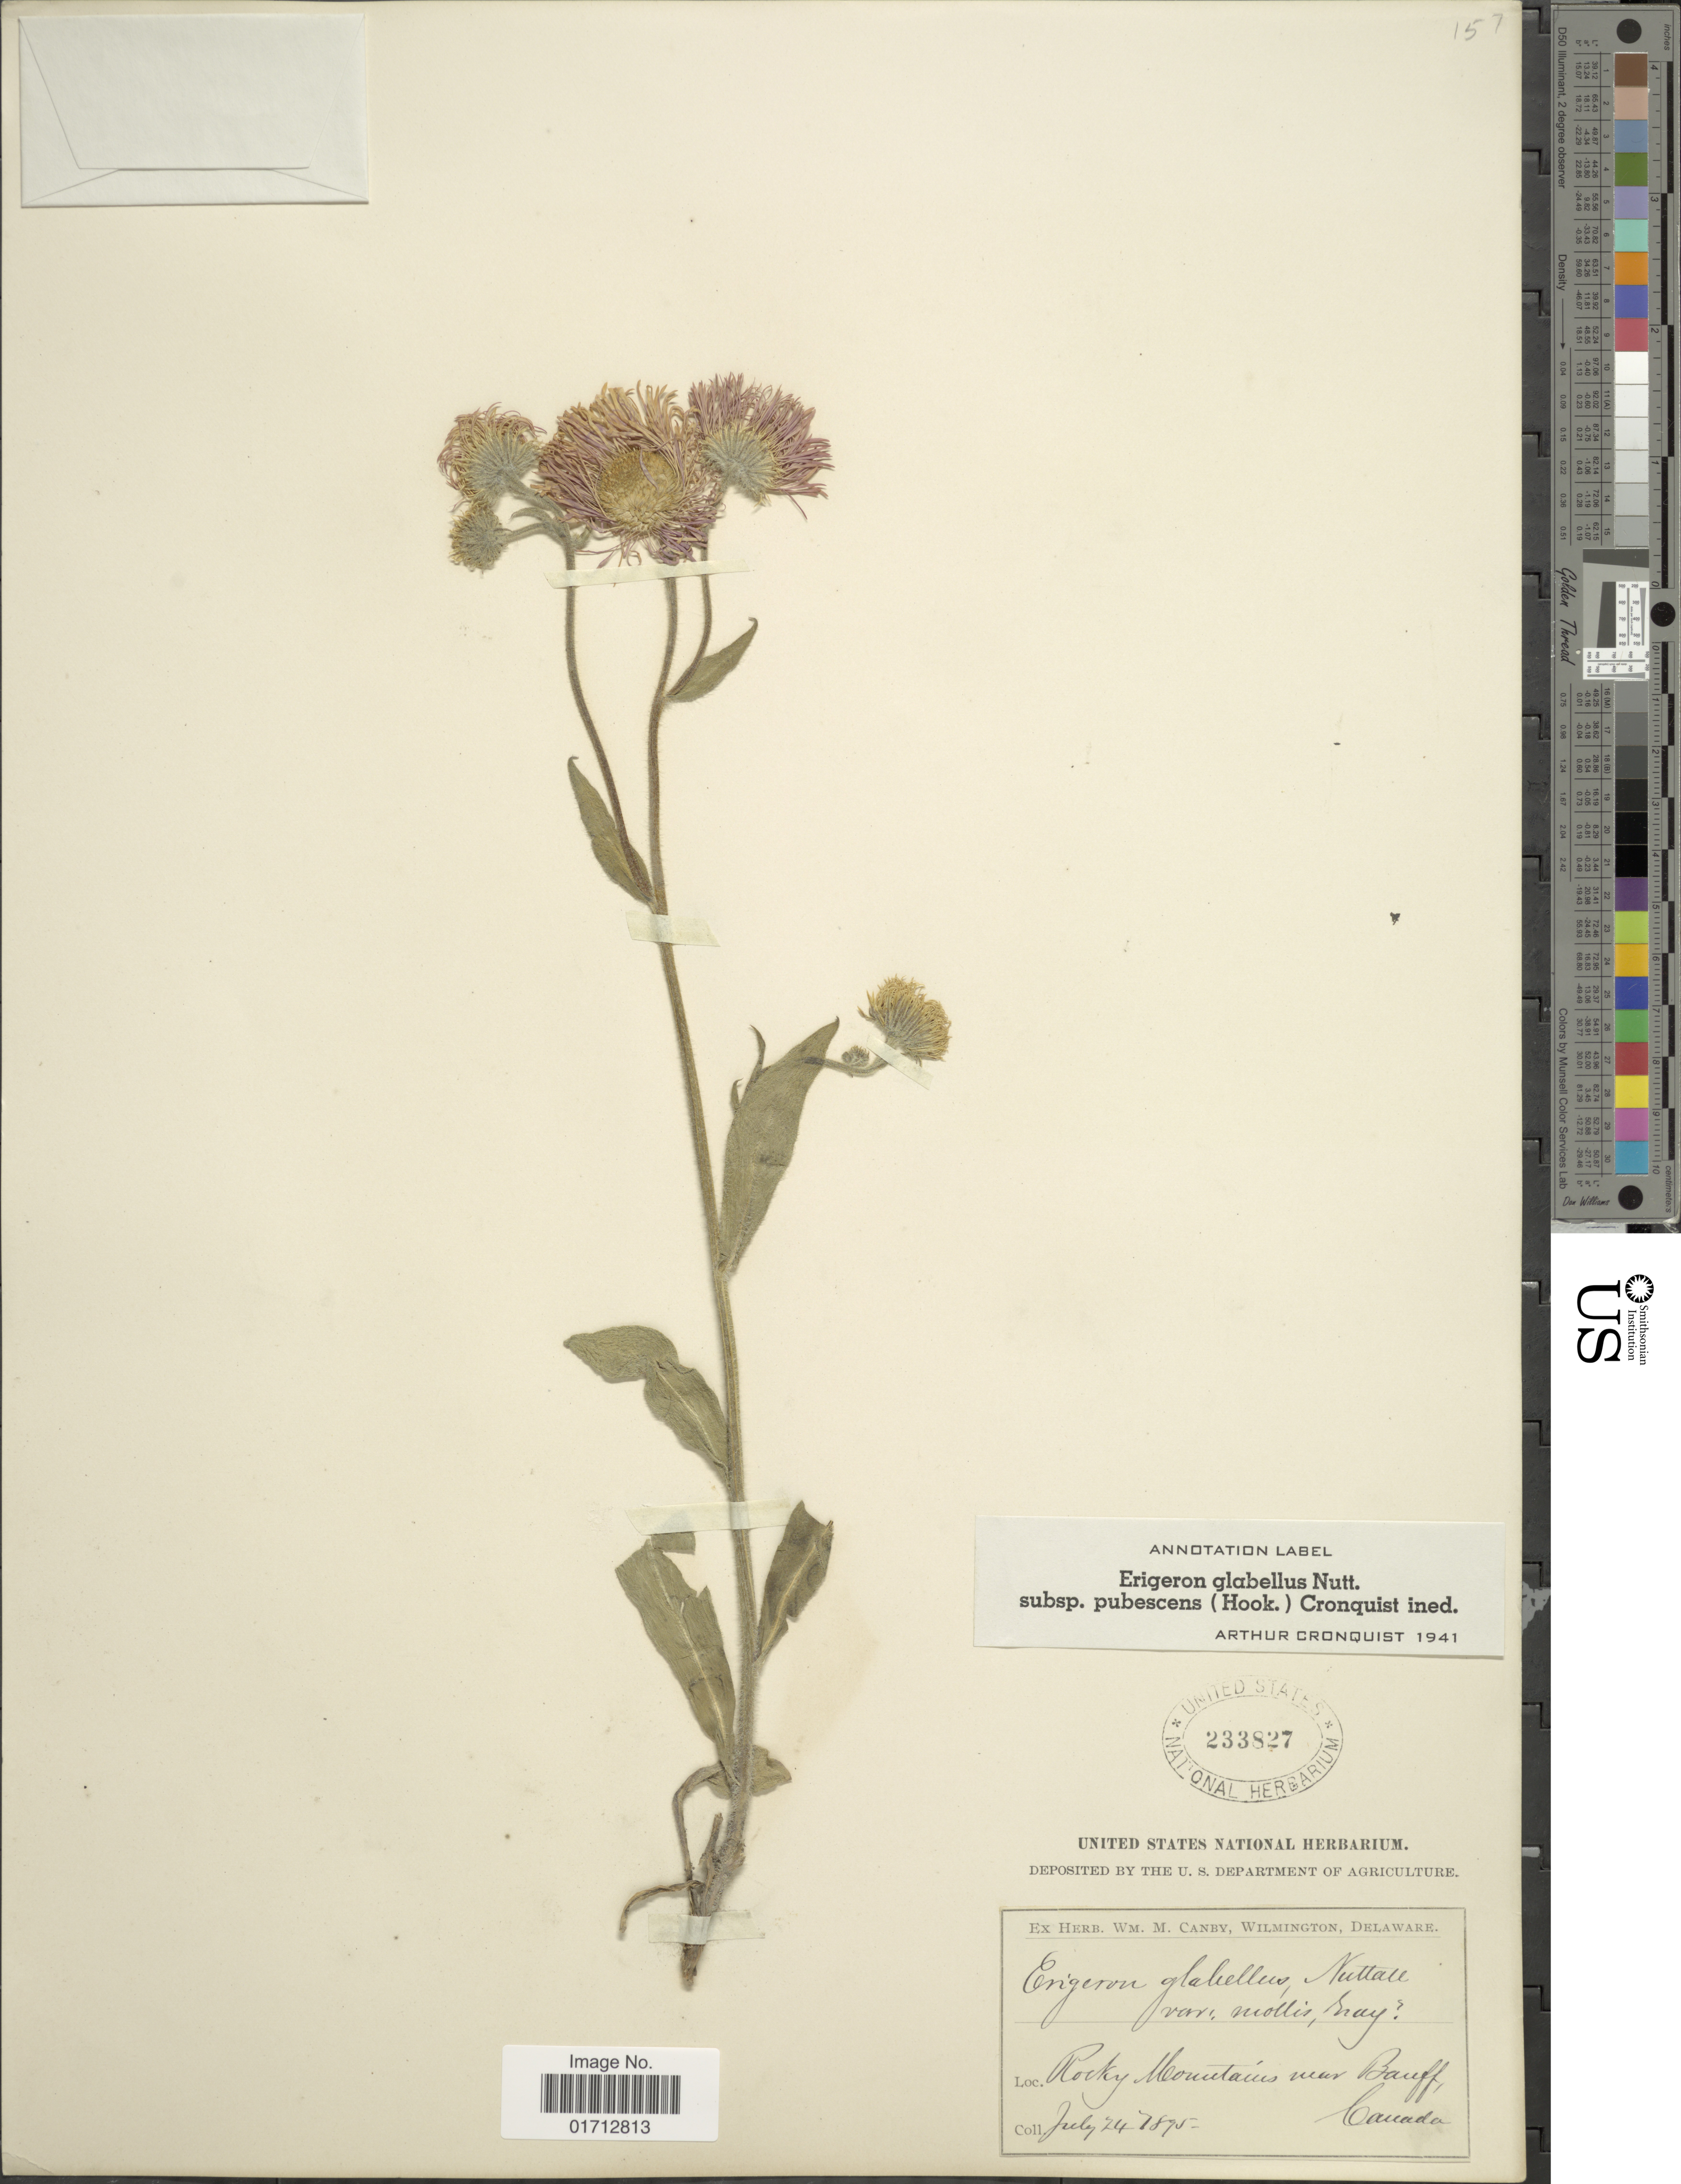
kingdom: Plantae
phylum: Tracheophyta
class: Magnoliopsida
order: Asterales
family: Asteraceae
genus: Erigeron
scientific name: Erigeron glabellus subsp. pubescens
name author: (Hook.) Cronq.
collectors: ex herb. W.M. Canby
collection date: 1895-07-24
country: Canada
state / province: Alberta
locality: Wilmington, Rocky Mountains near Banff.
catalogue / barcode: US 233827